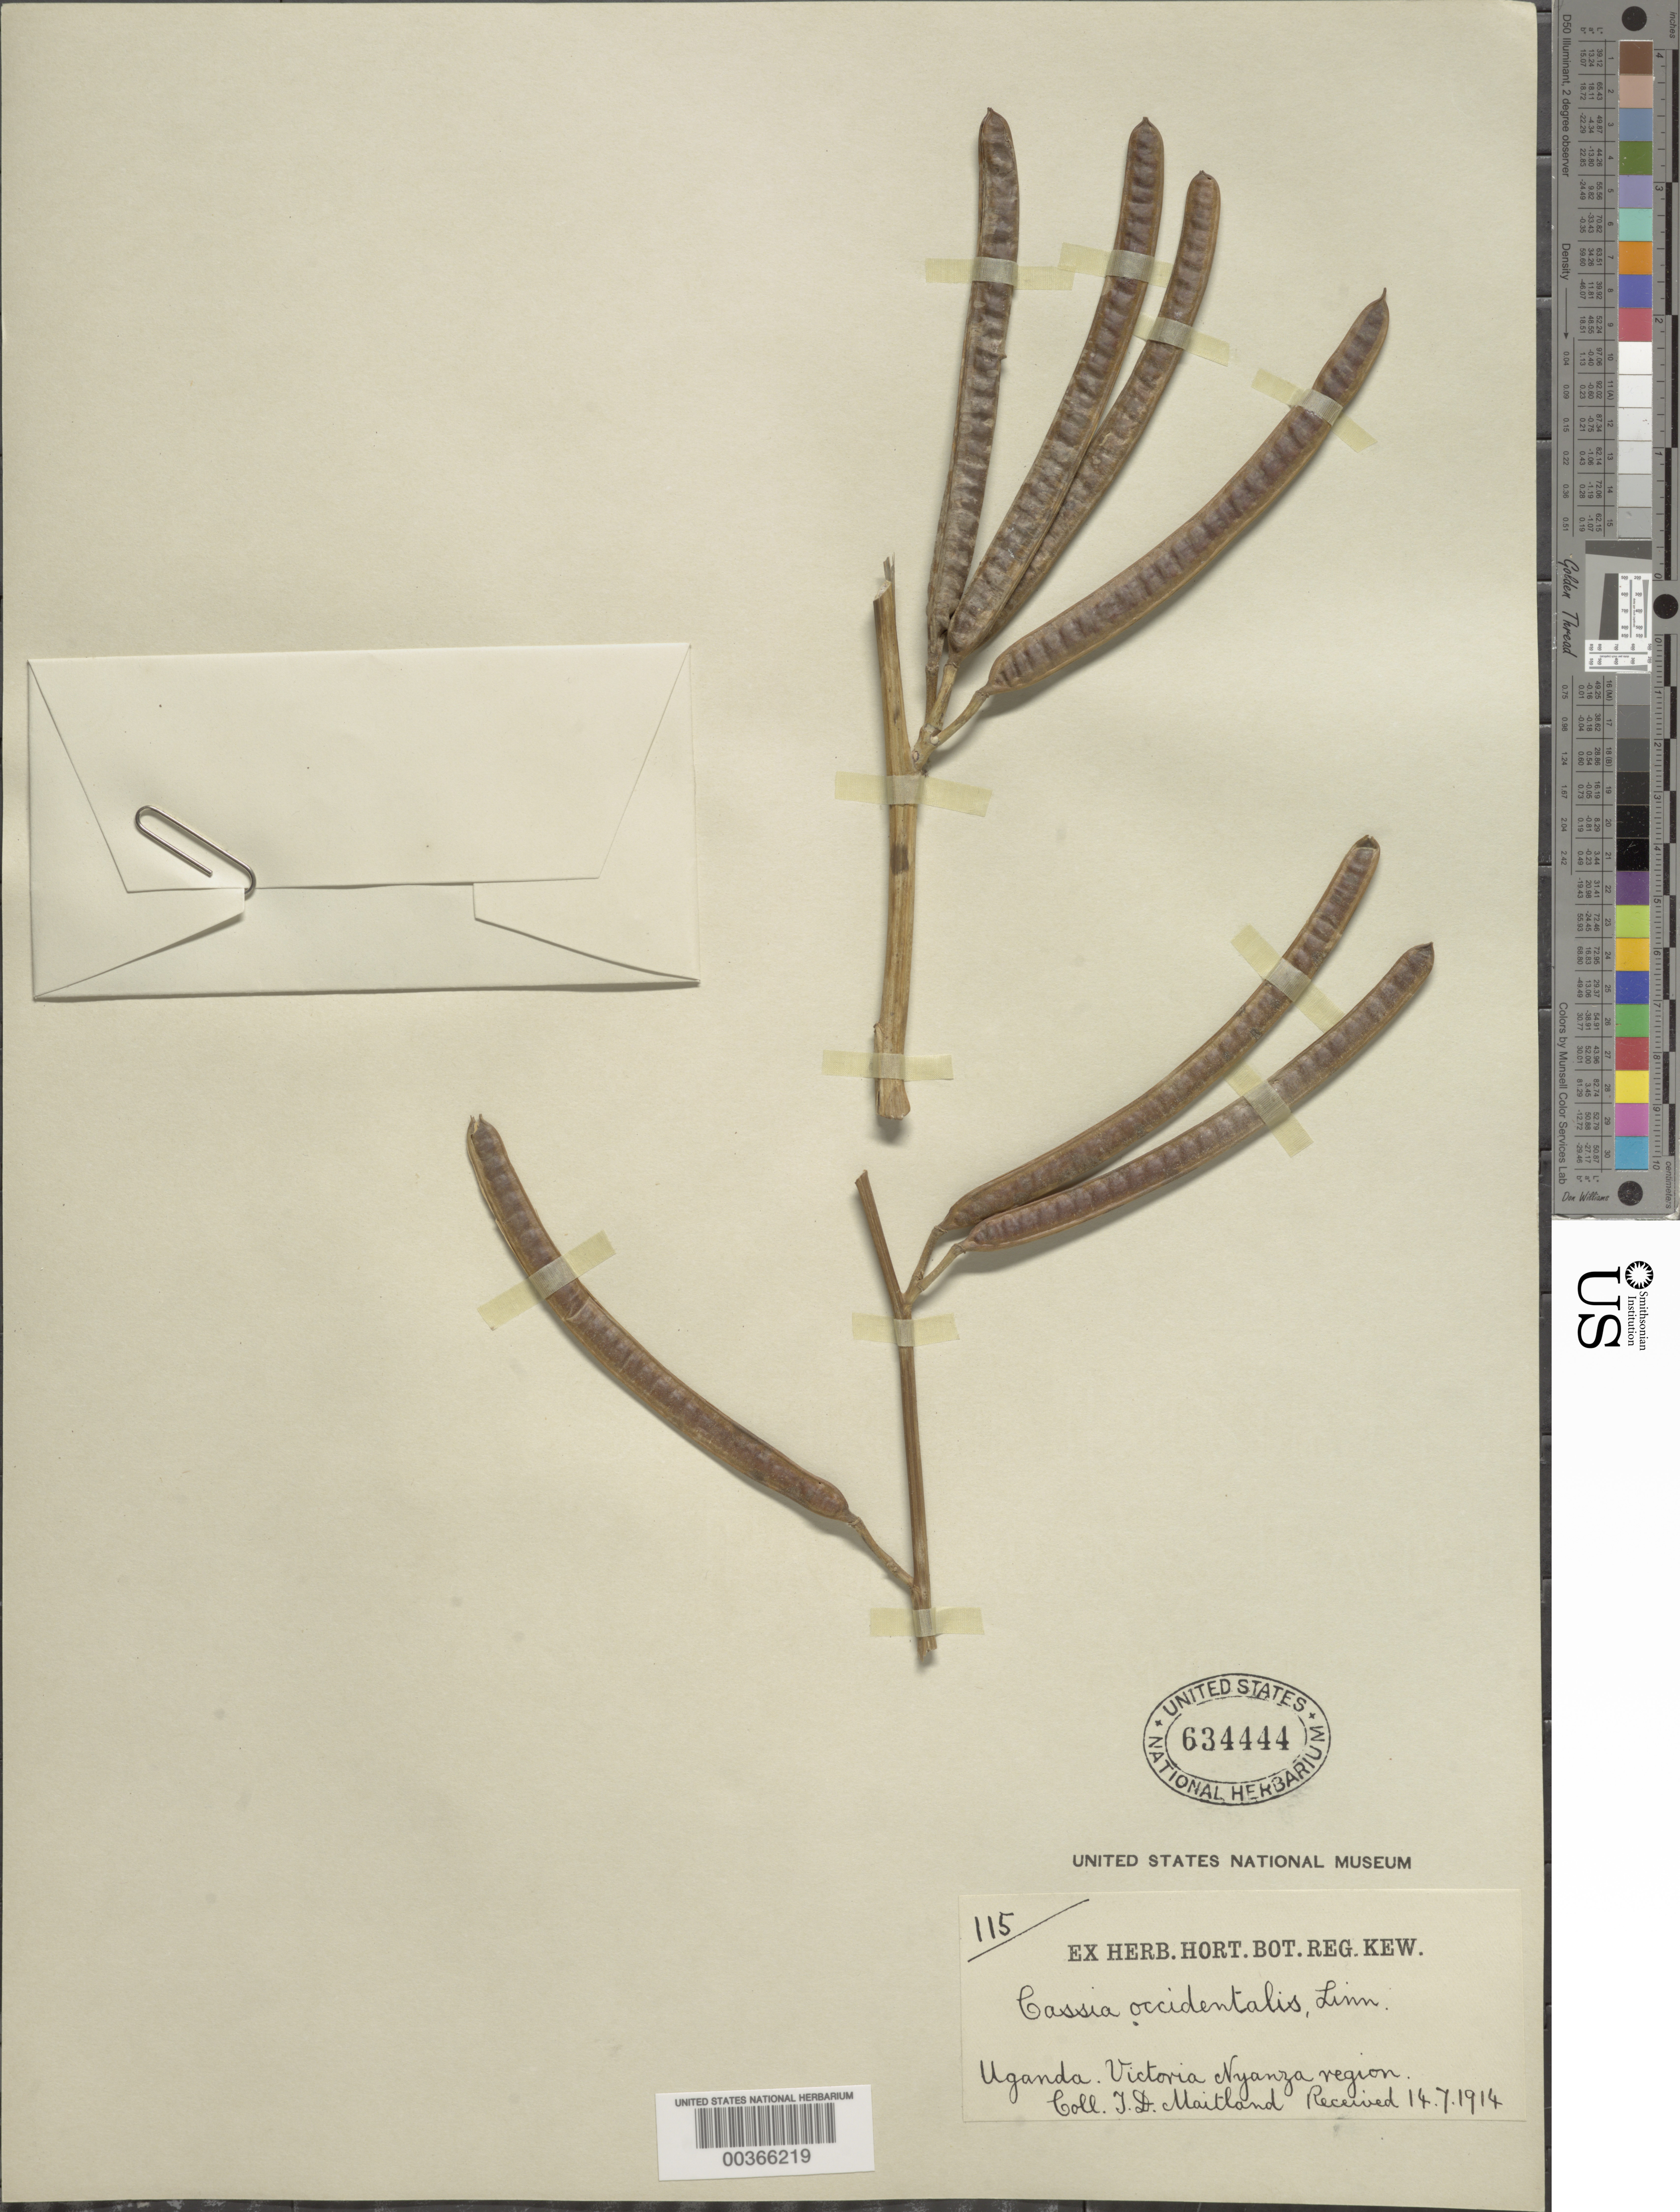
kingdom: Plantae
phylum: Tracheophyta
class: Magnoliopsida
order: Fabales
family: Fabaceae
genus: Senna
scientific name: Senna occidentalis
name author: (L.) Link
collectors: T. Maitland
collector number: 115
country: Uganda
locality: Victoria nyanza region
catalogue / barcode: US 634444